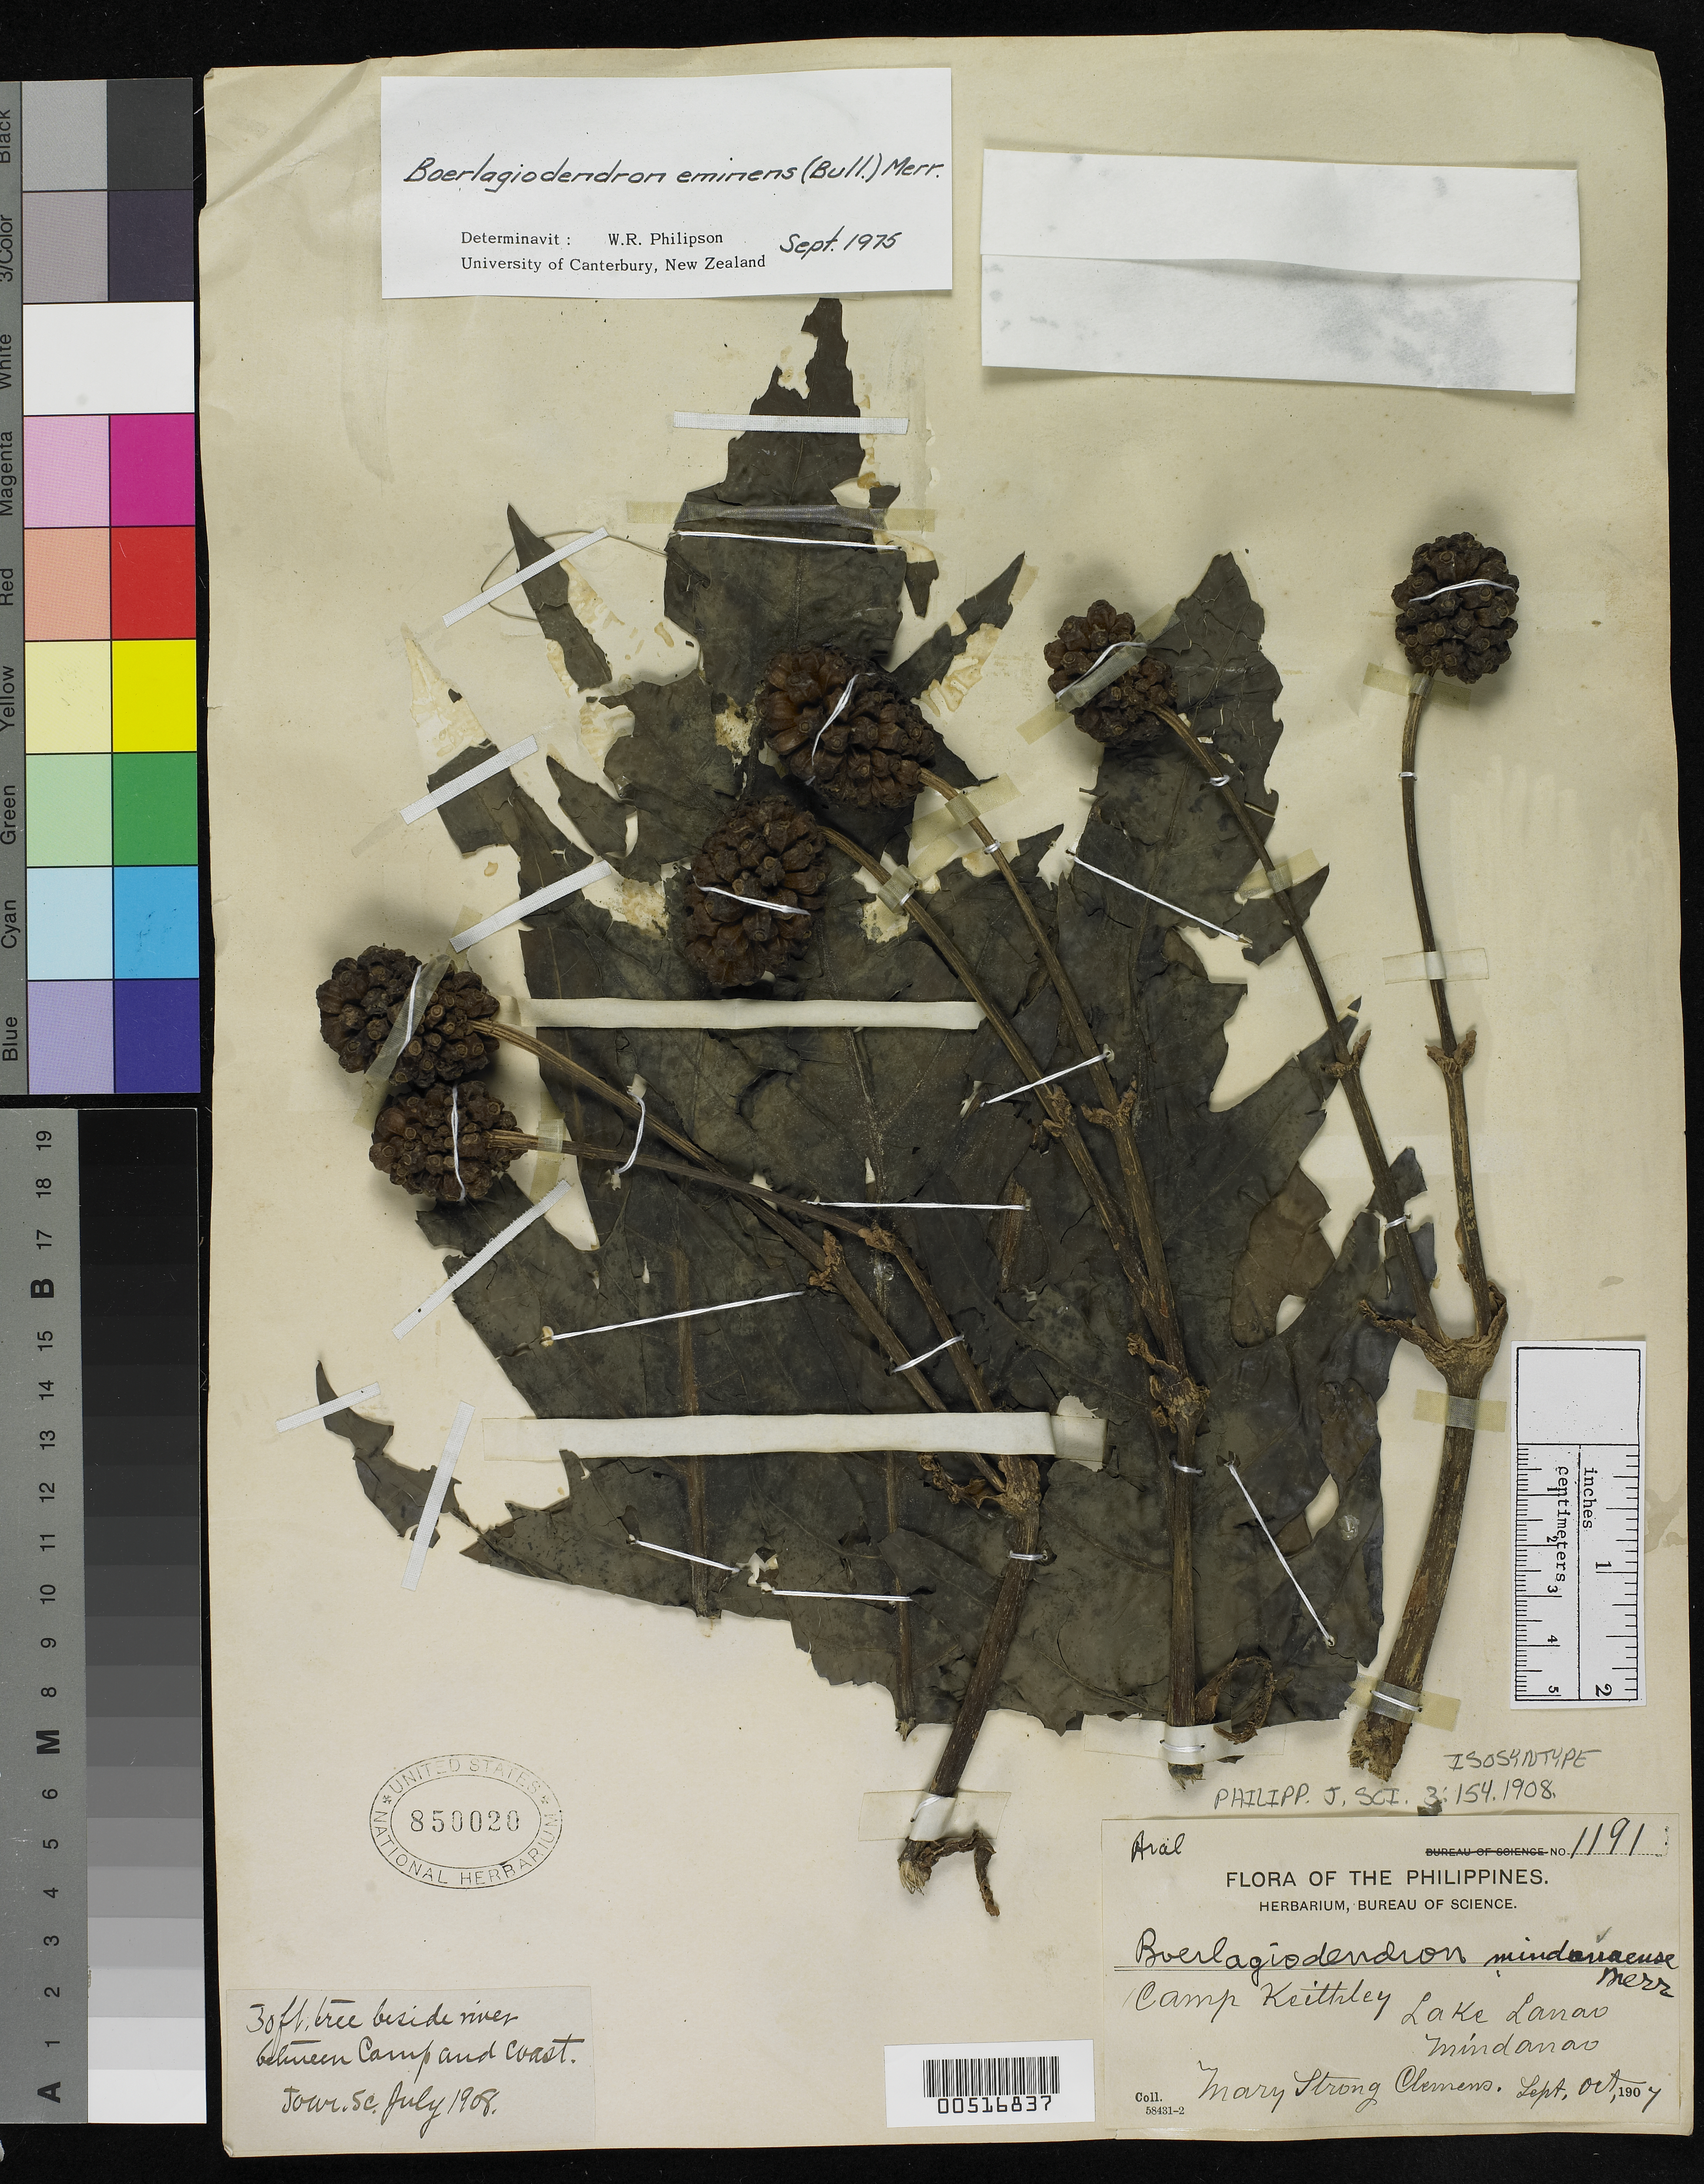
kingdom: Plantae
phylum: Tracheophyta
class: Magnoliopsida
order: Apiales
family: Araliaceae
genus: Boerlagiodendron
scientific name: Boerlagiodendron mindanaense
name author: Merr.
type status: Isosyntype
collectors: M. S. Clemens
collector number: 1191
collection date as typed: Sep 1907 to -- Oct 1907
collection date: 1907-09/1907-10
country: Philippines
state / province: Muslim Mindanao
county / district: Lanao del Sur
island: Mindanao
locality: Camp Keithley, Lake Lamao.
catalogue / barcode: US 850020